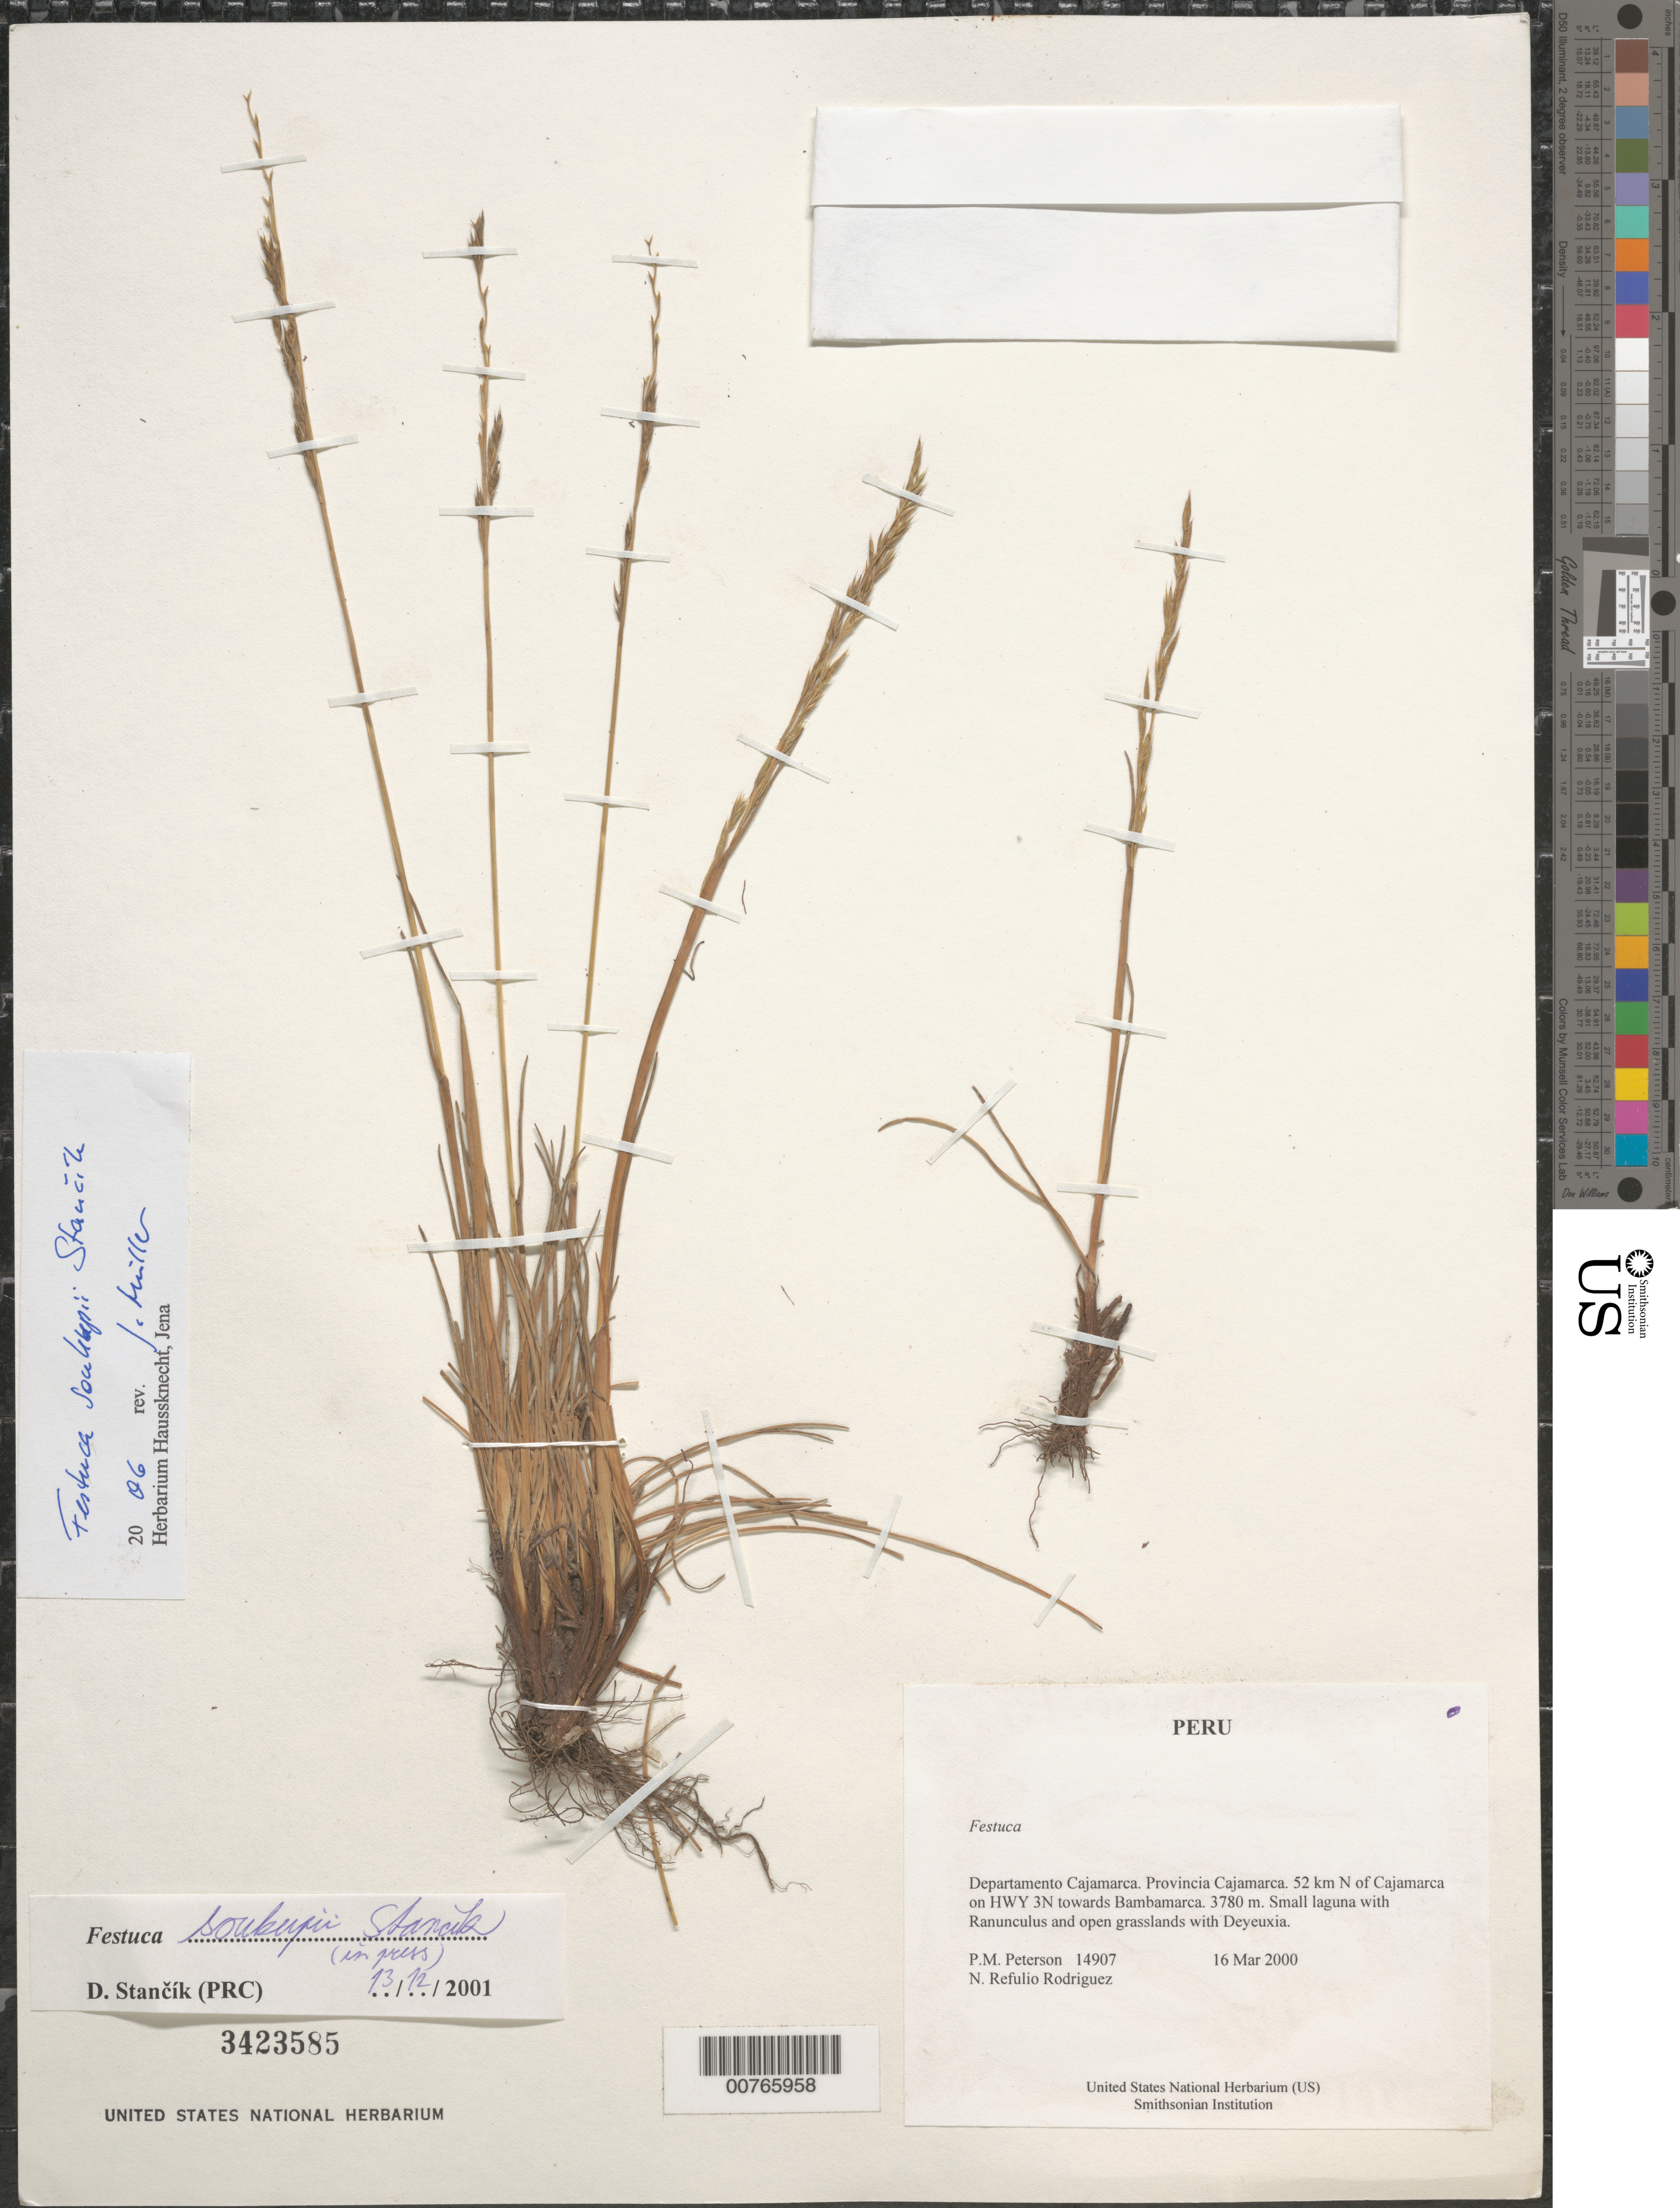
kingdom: Plantae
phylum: Tracheophyta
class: Liliopsida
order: Poales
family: Poaceae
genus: Festuca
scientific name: Festuca soukupii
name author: Stancik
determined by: Stancik, D.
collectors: P. M. Peterson & N. Refulio-Rodríguez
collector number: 14907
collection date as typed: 16 Mar 2000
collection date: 2000-03-16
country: Peru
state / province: Cajamarca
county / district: Cajamarca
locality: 52 km N of Cajamarca on HWY 3N towards Bambamarca.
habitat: Small laguna with Ranunculus and open grasslands with Deyeuxia.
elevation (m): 3780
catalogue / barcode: US 3423585